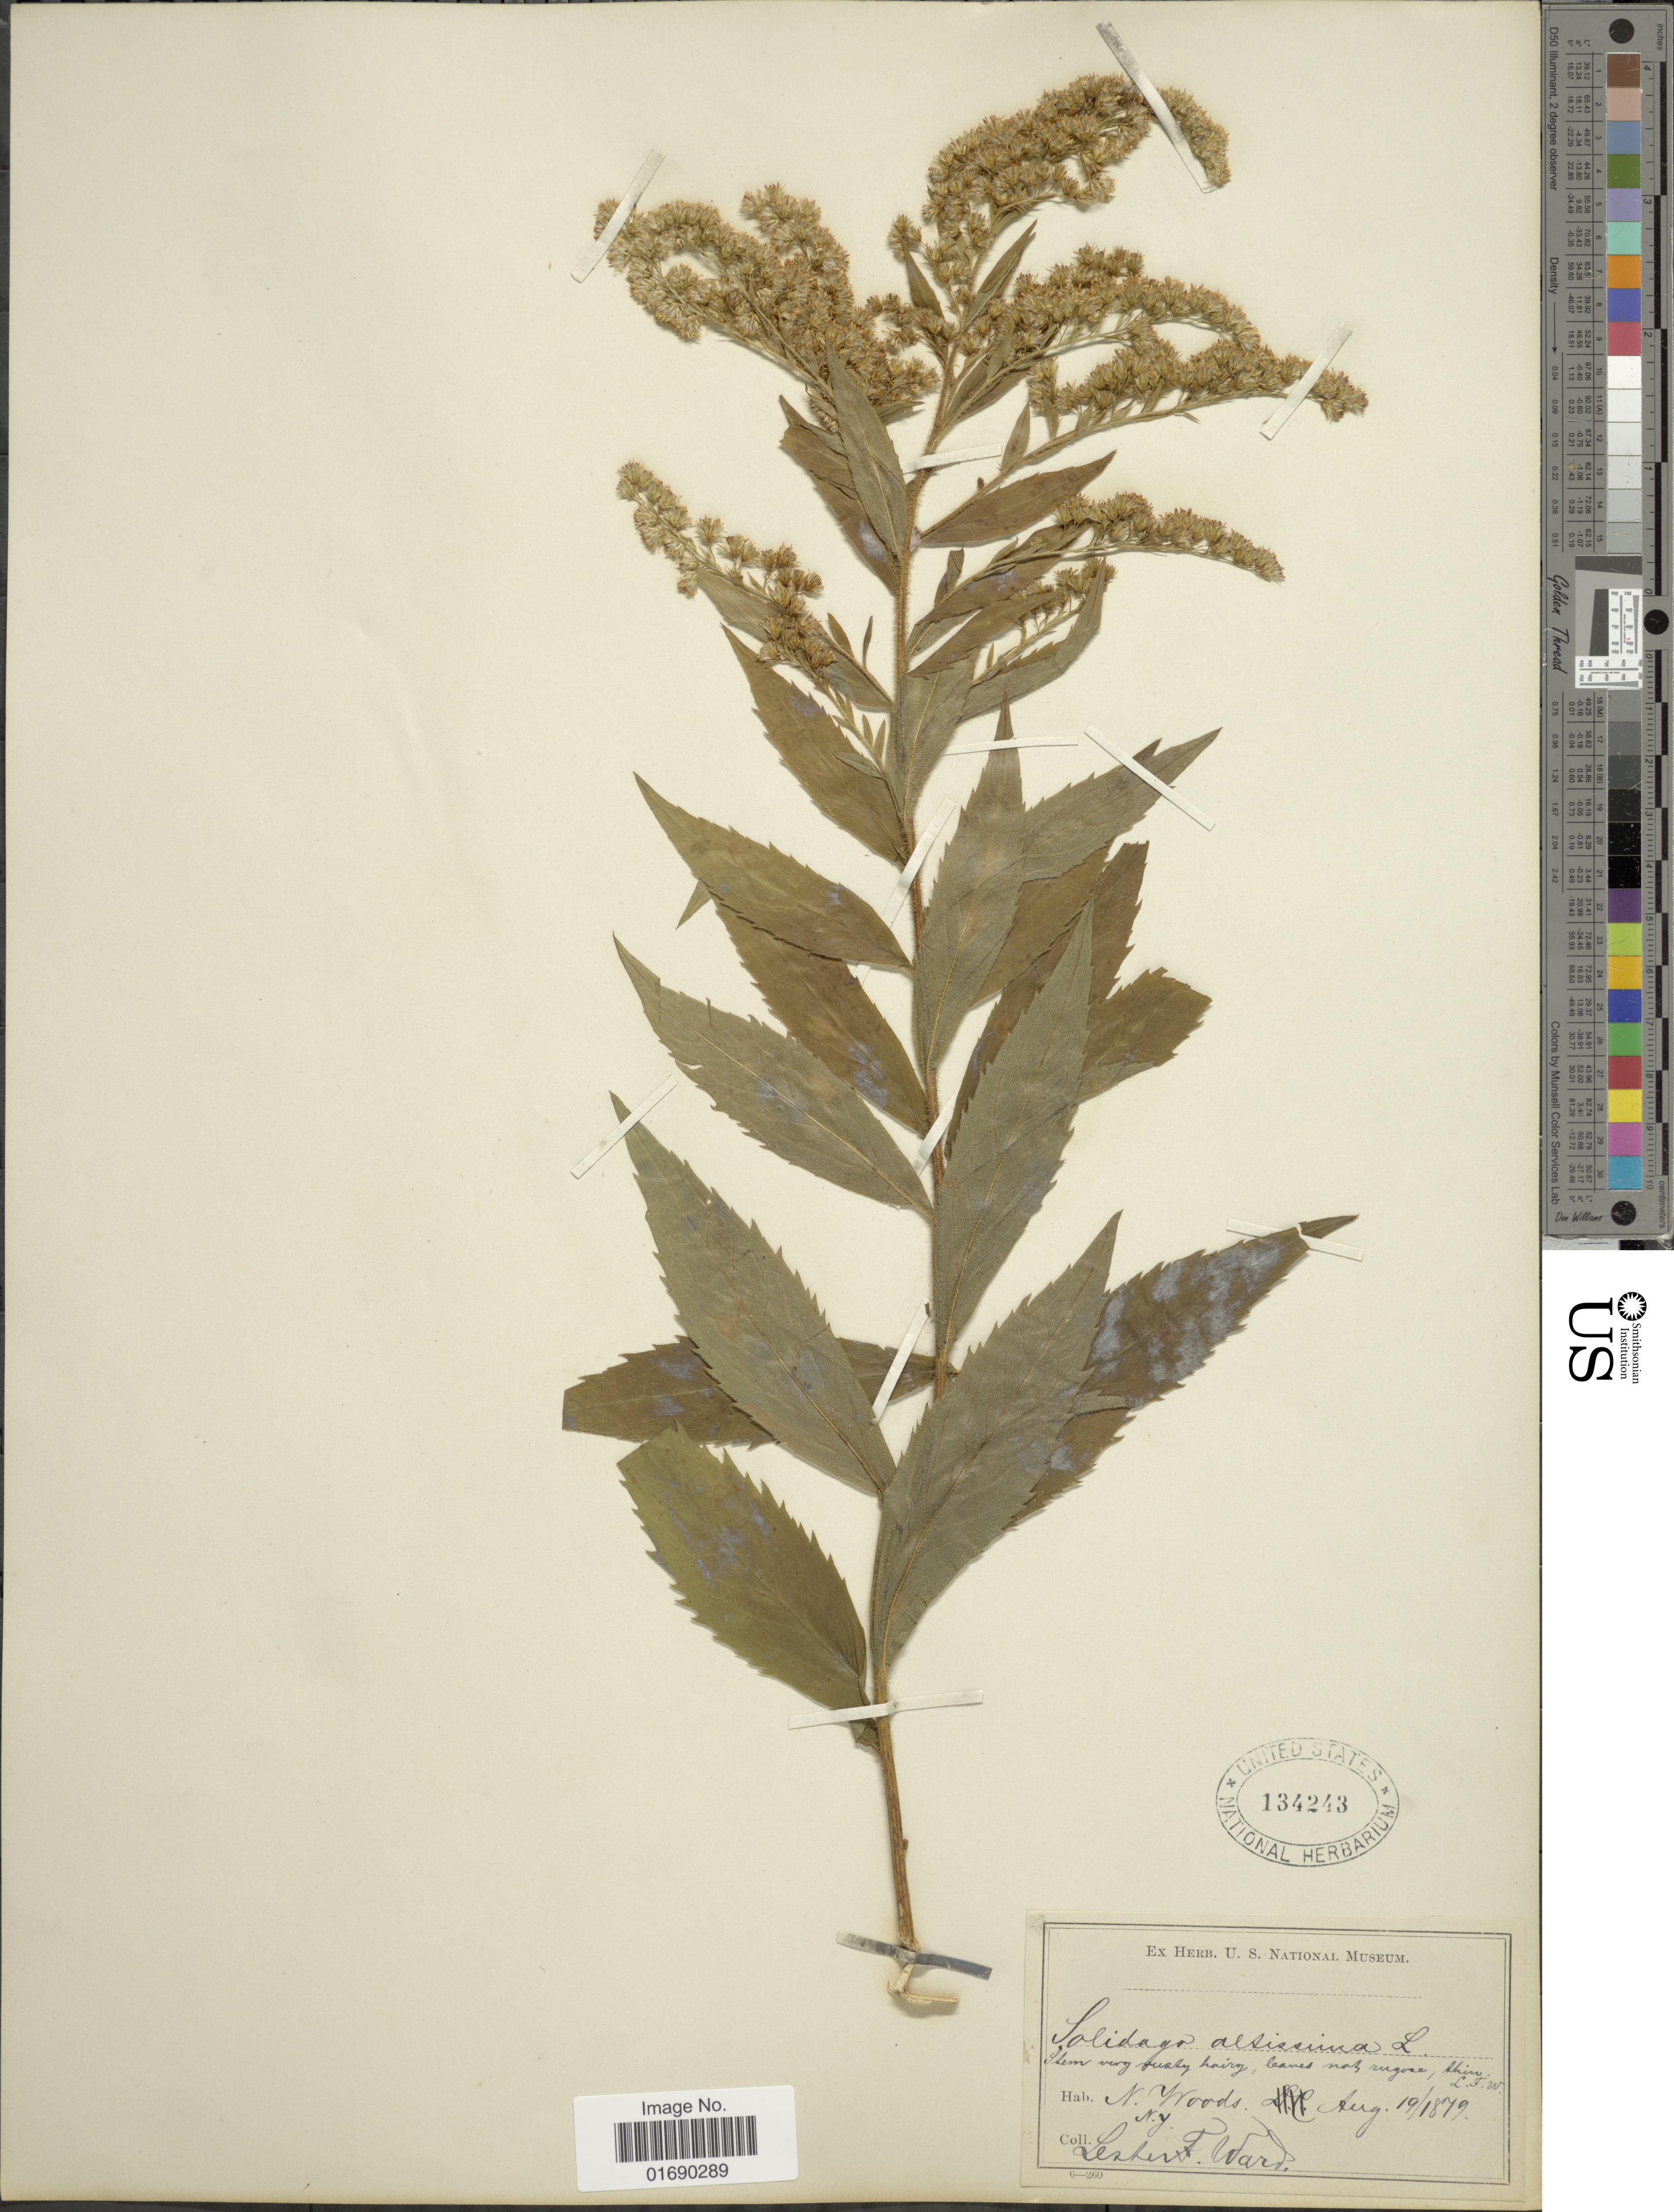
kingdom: Plantae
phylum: Tracheophyta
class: Magnoliopsida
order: Asterales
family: Asteraceae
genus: Solidago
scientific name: Solidago rugosa var. villosa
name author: Mill.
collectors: L. F. Ward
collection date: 1879-08-19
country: United States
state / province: New Jersey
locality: N. Woods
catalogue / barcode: US 134243